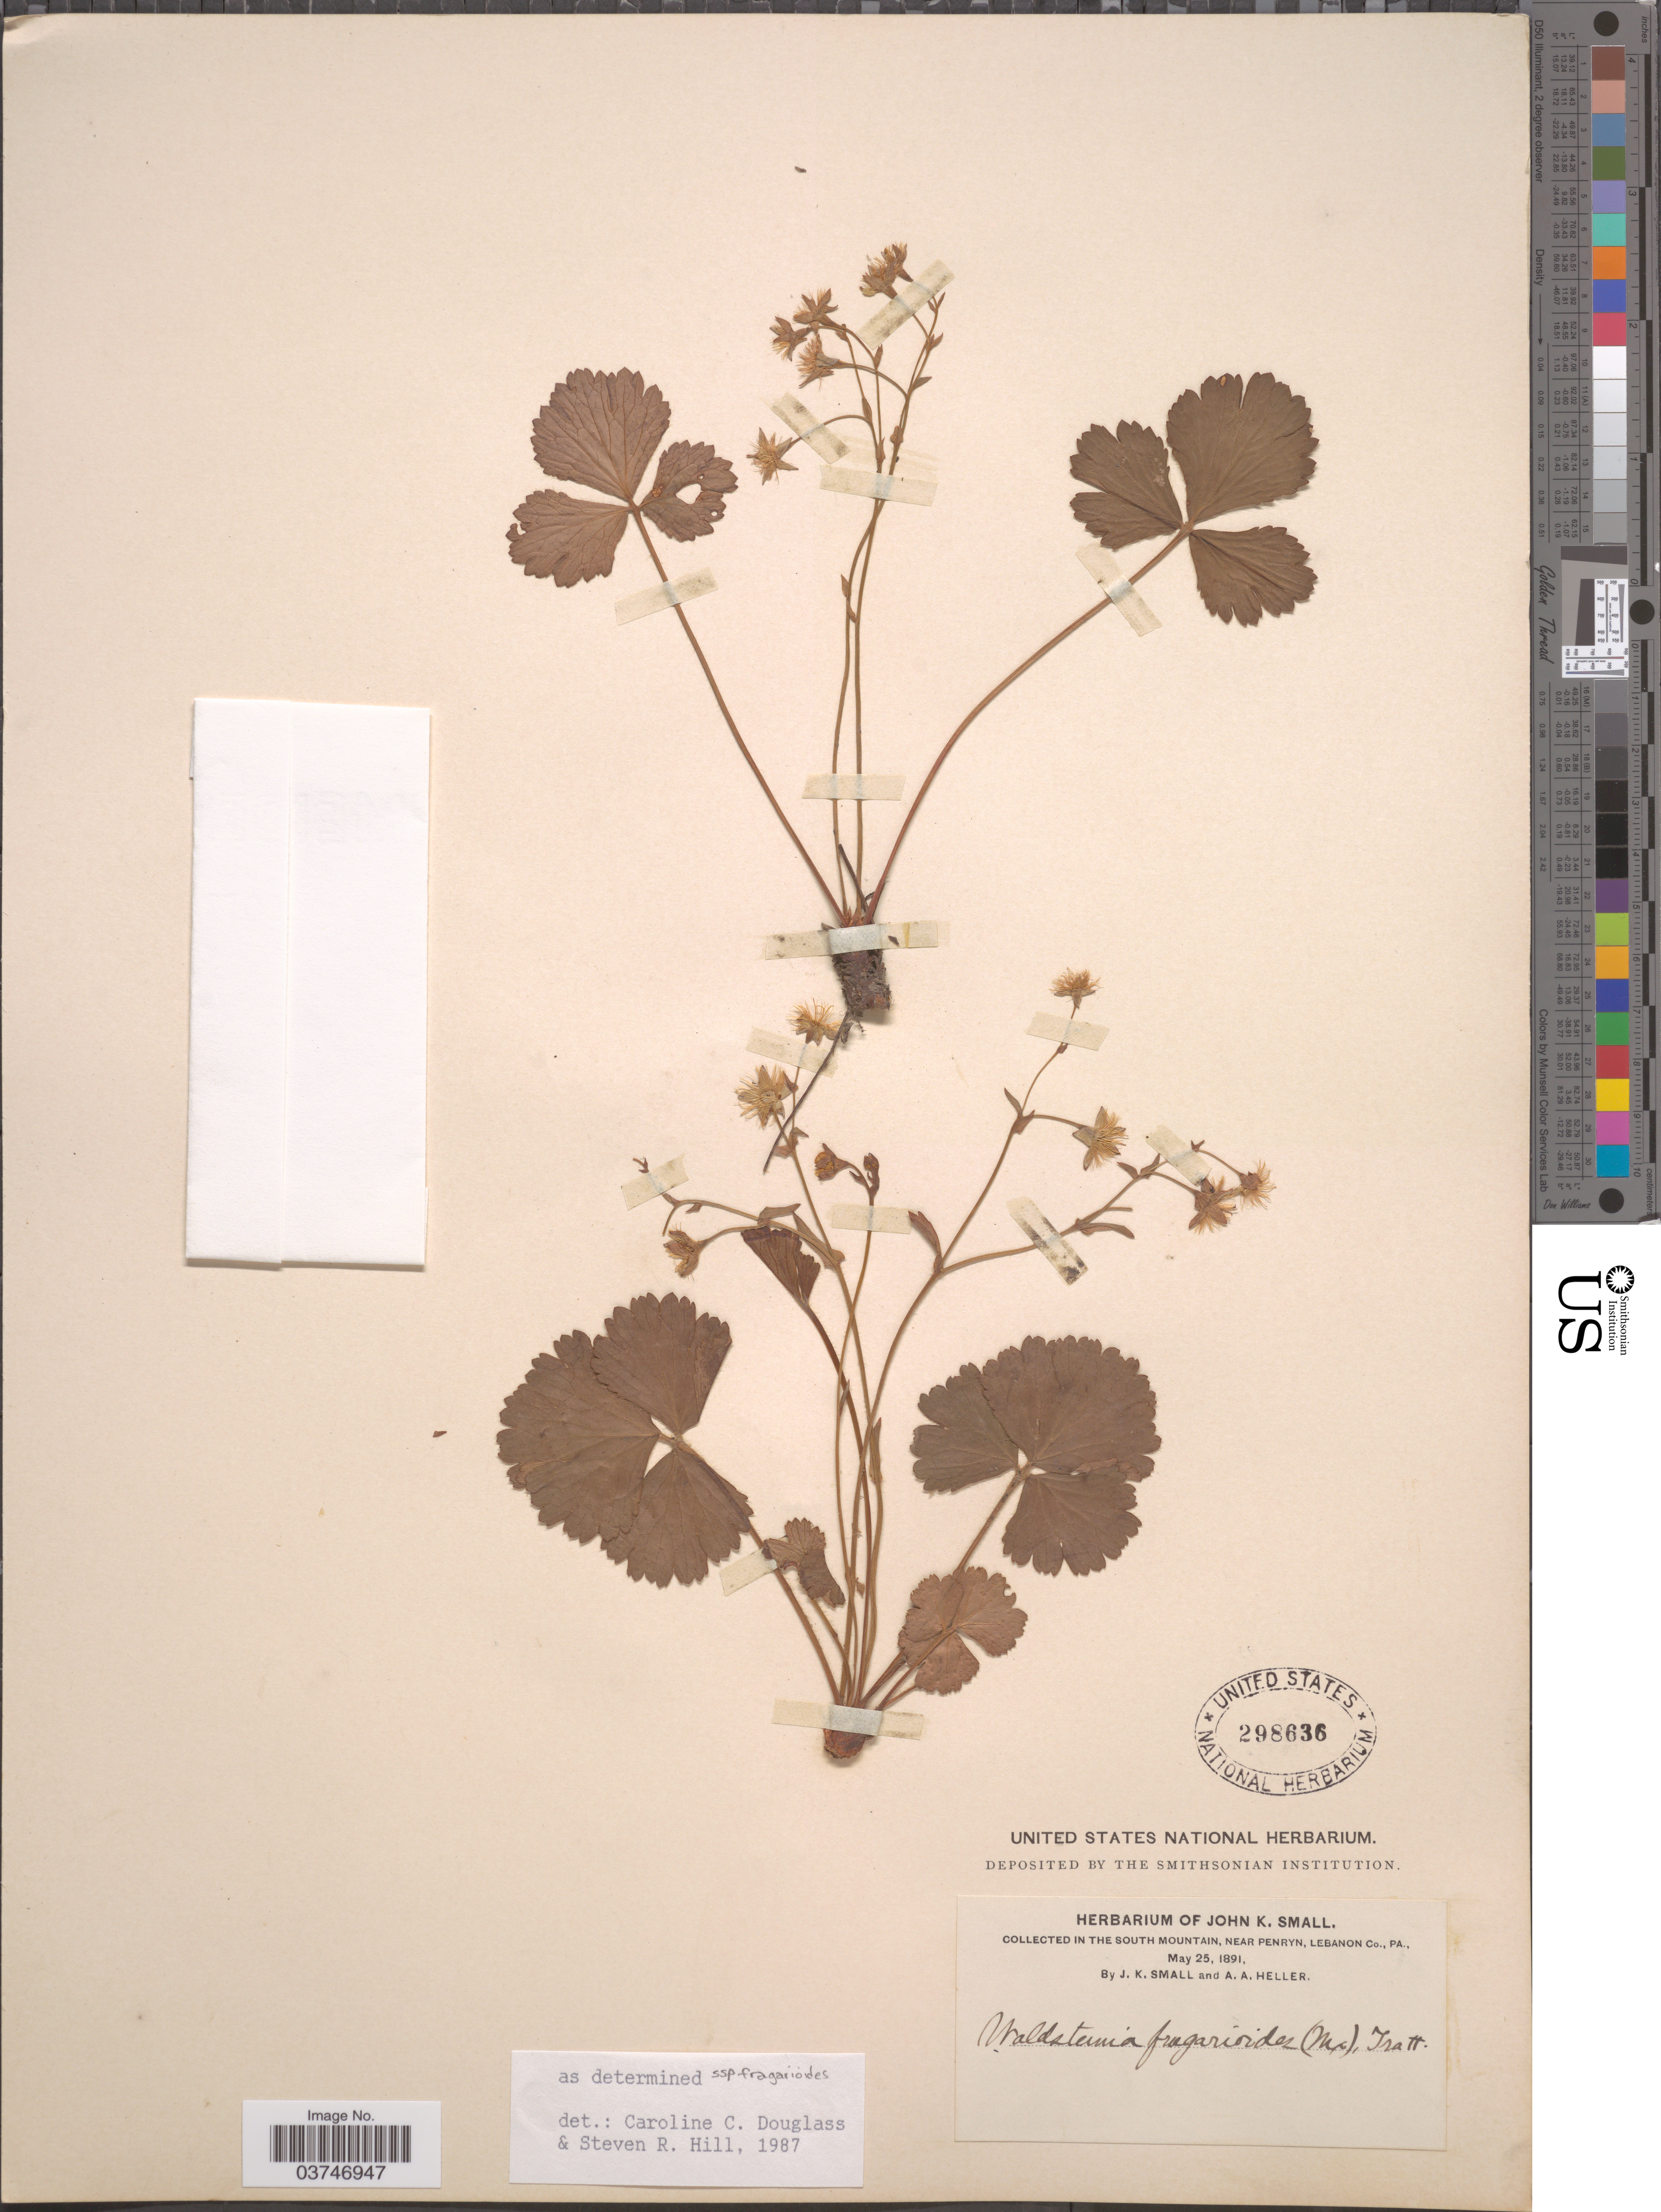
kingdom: Plantae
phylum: Tracheophyta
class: Magnoliopsida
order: Rosales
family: Rosaceae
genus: Waldsteinia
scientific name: Waldsteinia fragarioides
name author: (Michx.) Tratt.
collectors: J. K. Small & A. A. Heller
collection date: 1891-05-25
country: United States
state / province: Pennsylvania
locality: South Mountain, near Penryn, Lebanon Co.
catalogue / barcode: US 298636